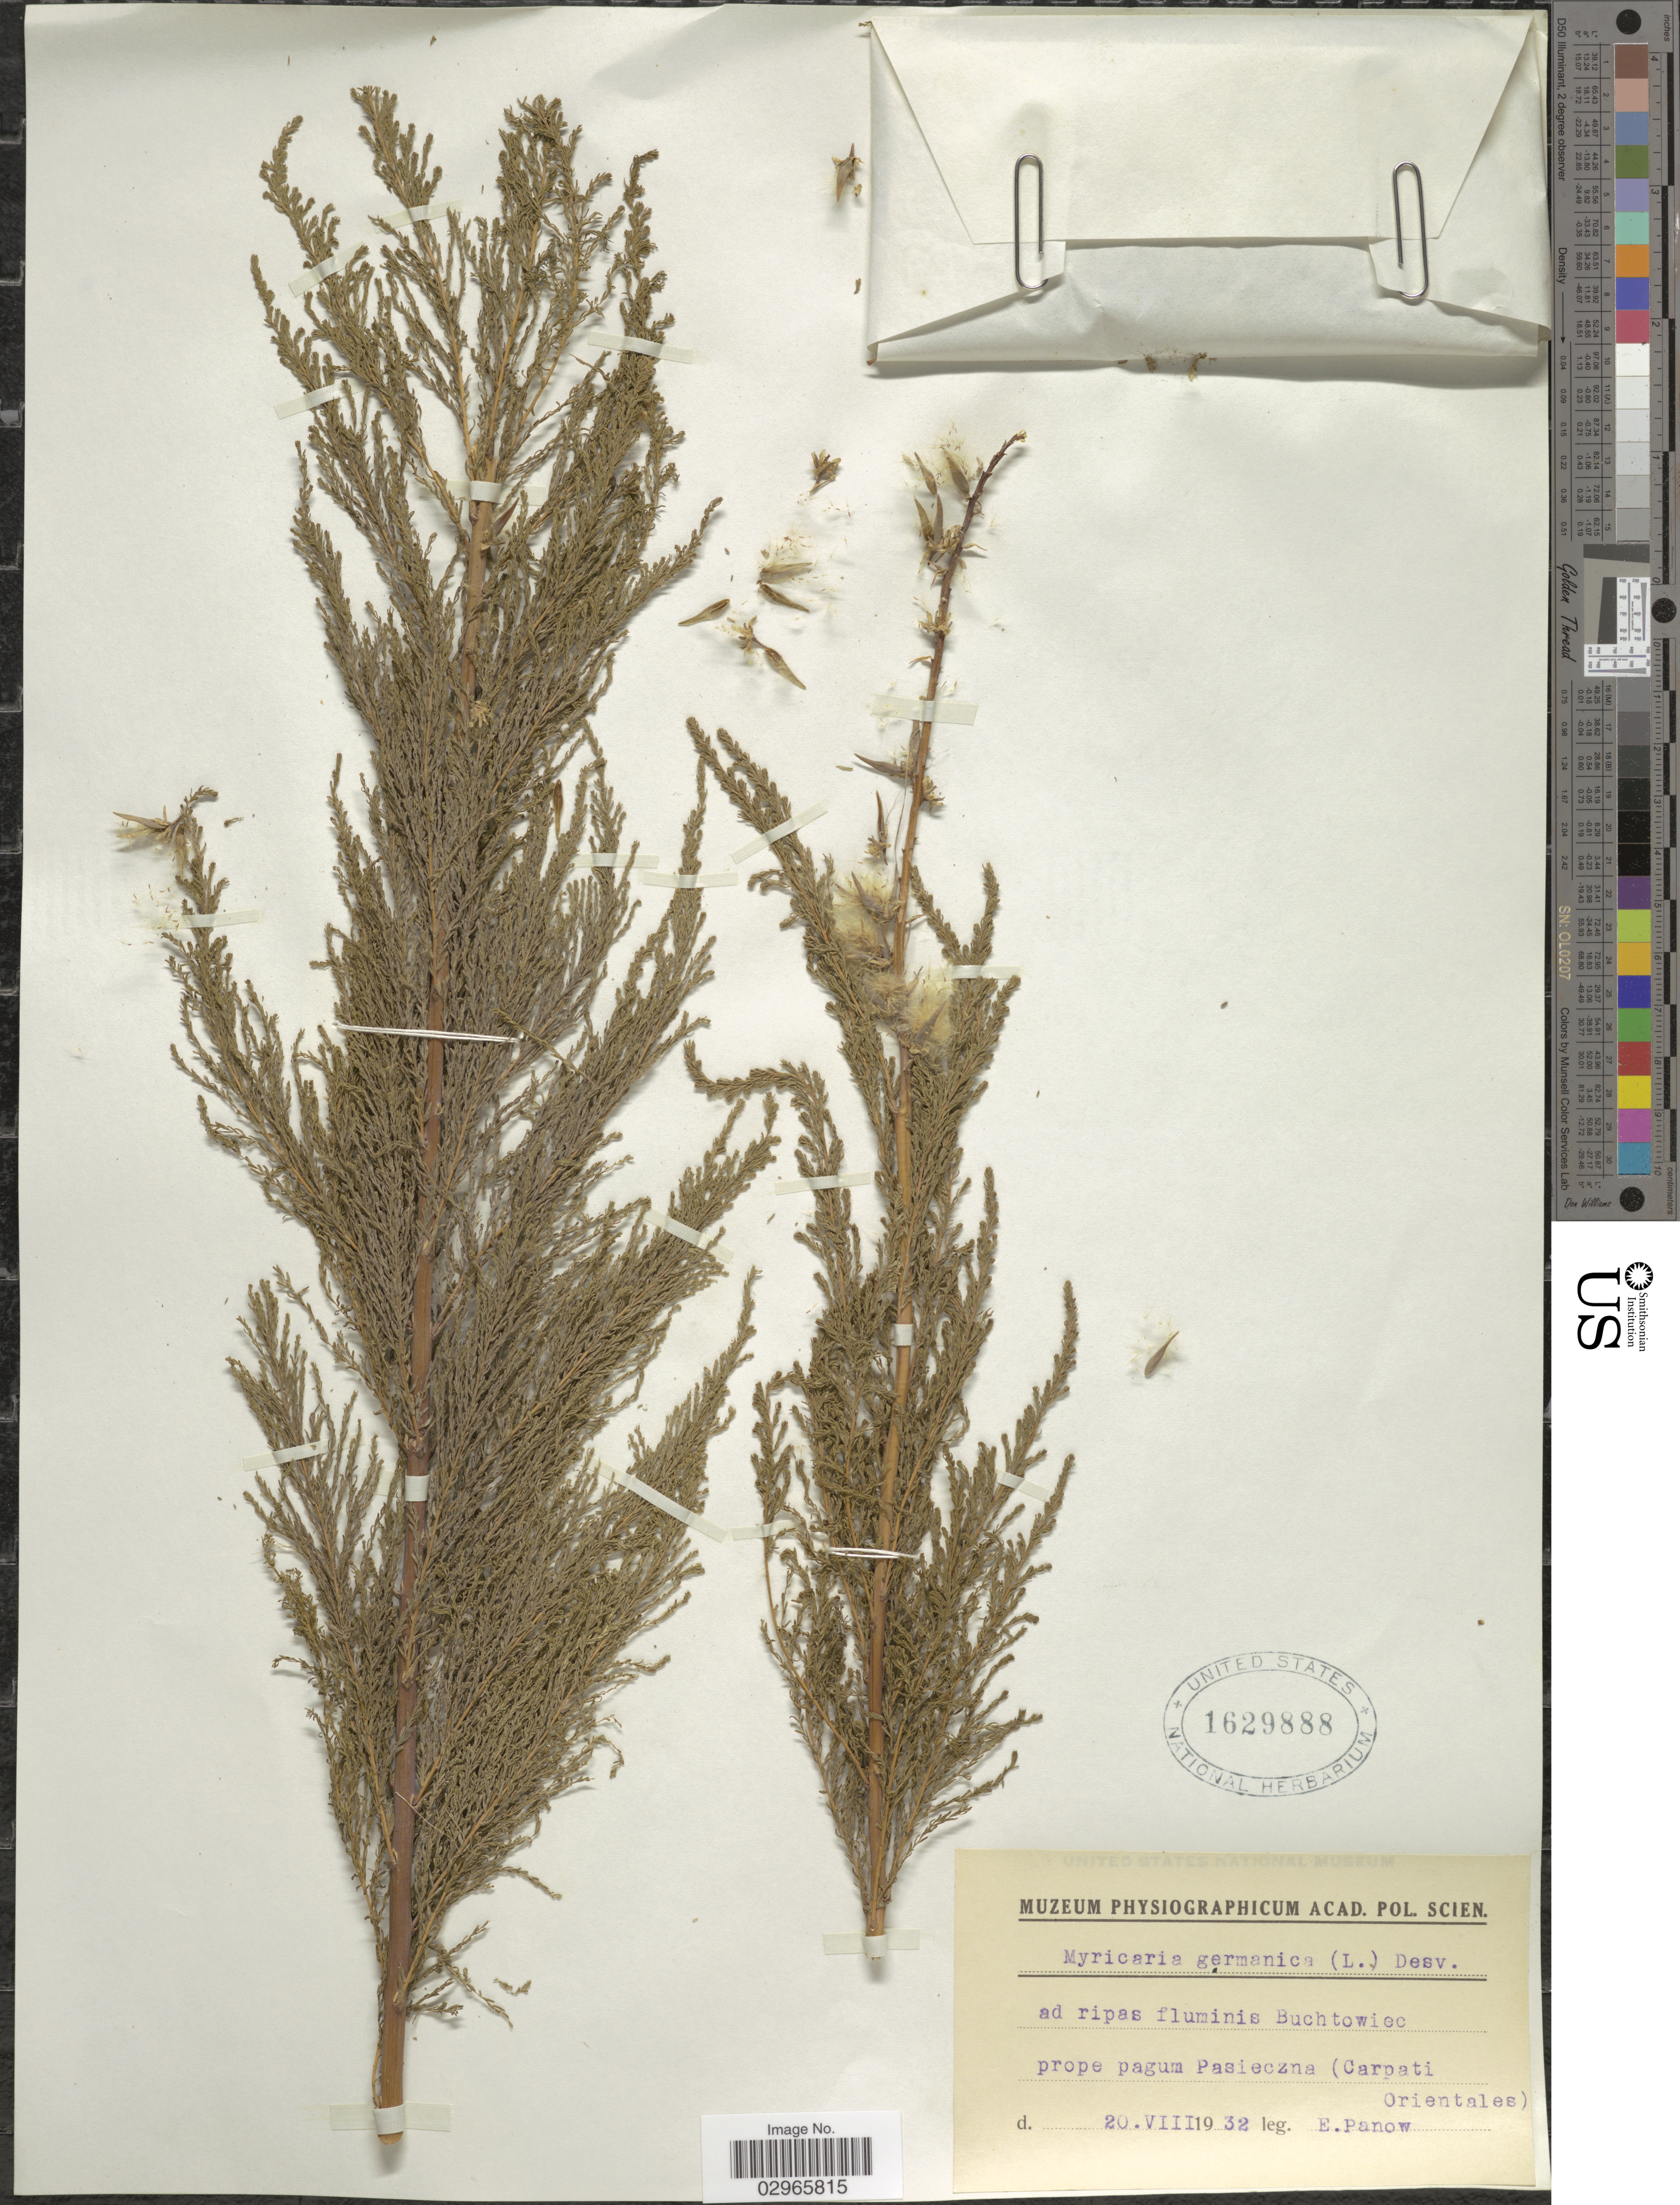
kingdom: Plantae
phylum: Tracheophyta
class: Magnoliopsida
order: Caryophyllales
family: Tamaricaceae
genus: Myricaria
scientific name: Myricaria germanica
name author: (L.) Desv.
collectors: E. Panow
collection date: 1932-08-20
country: Poland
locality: Ad ripas fluminis Buchtowiec prope pagum Pasieczna (Carpati Orientalis).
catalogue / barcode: US 1629888